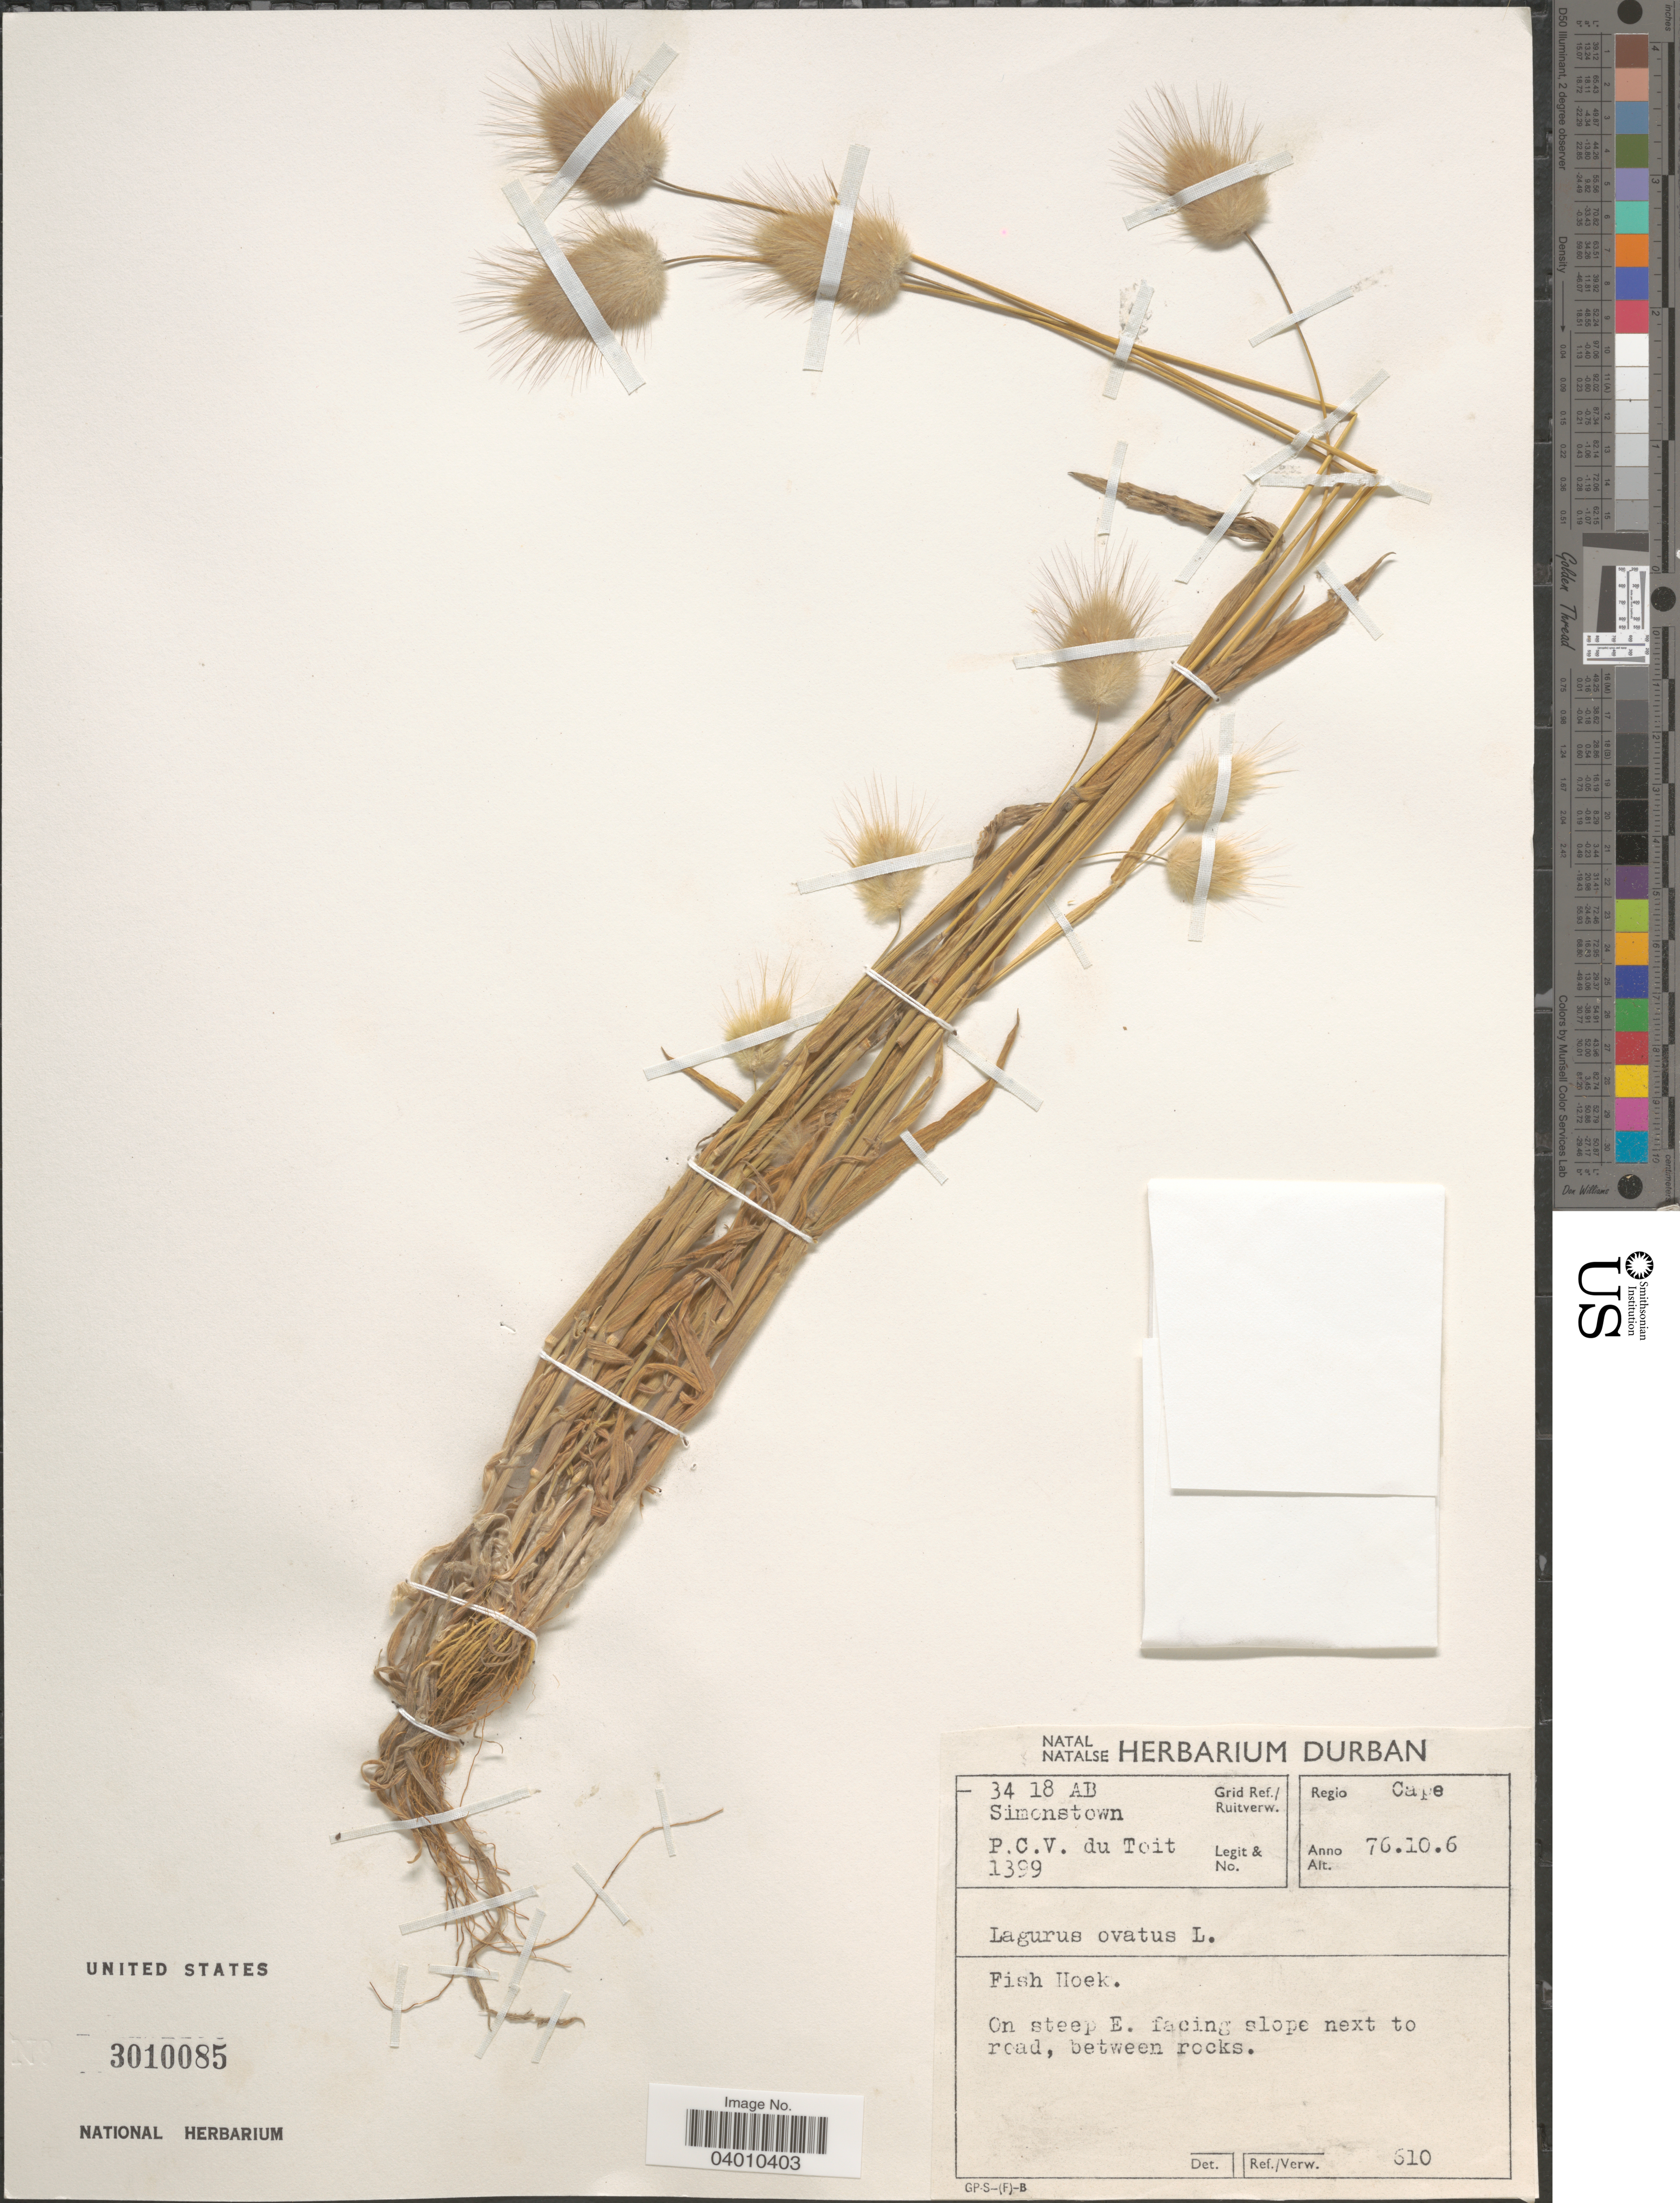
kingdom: Plantae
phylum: Tracheophyta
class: Liliopsida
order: Poales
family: Poaceae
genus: Lagurus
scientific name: Lagurus ovatus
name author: L.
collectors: P. Du Toit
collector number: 1399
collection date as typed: Transcribed d/m/y: 6/10/76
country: South Africa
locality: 34 18 AB Simonstown Grid Ref./Ruitverw. Regio Cape. Fish Hoek. On steep E. facing slope next to road.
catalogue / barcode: US 3010085